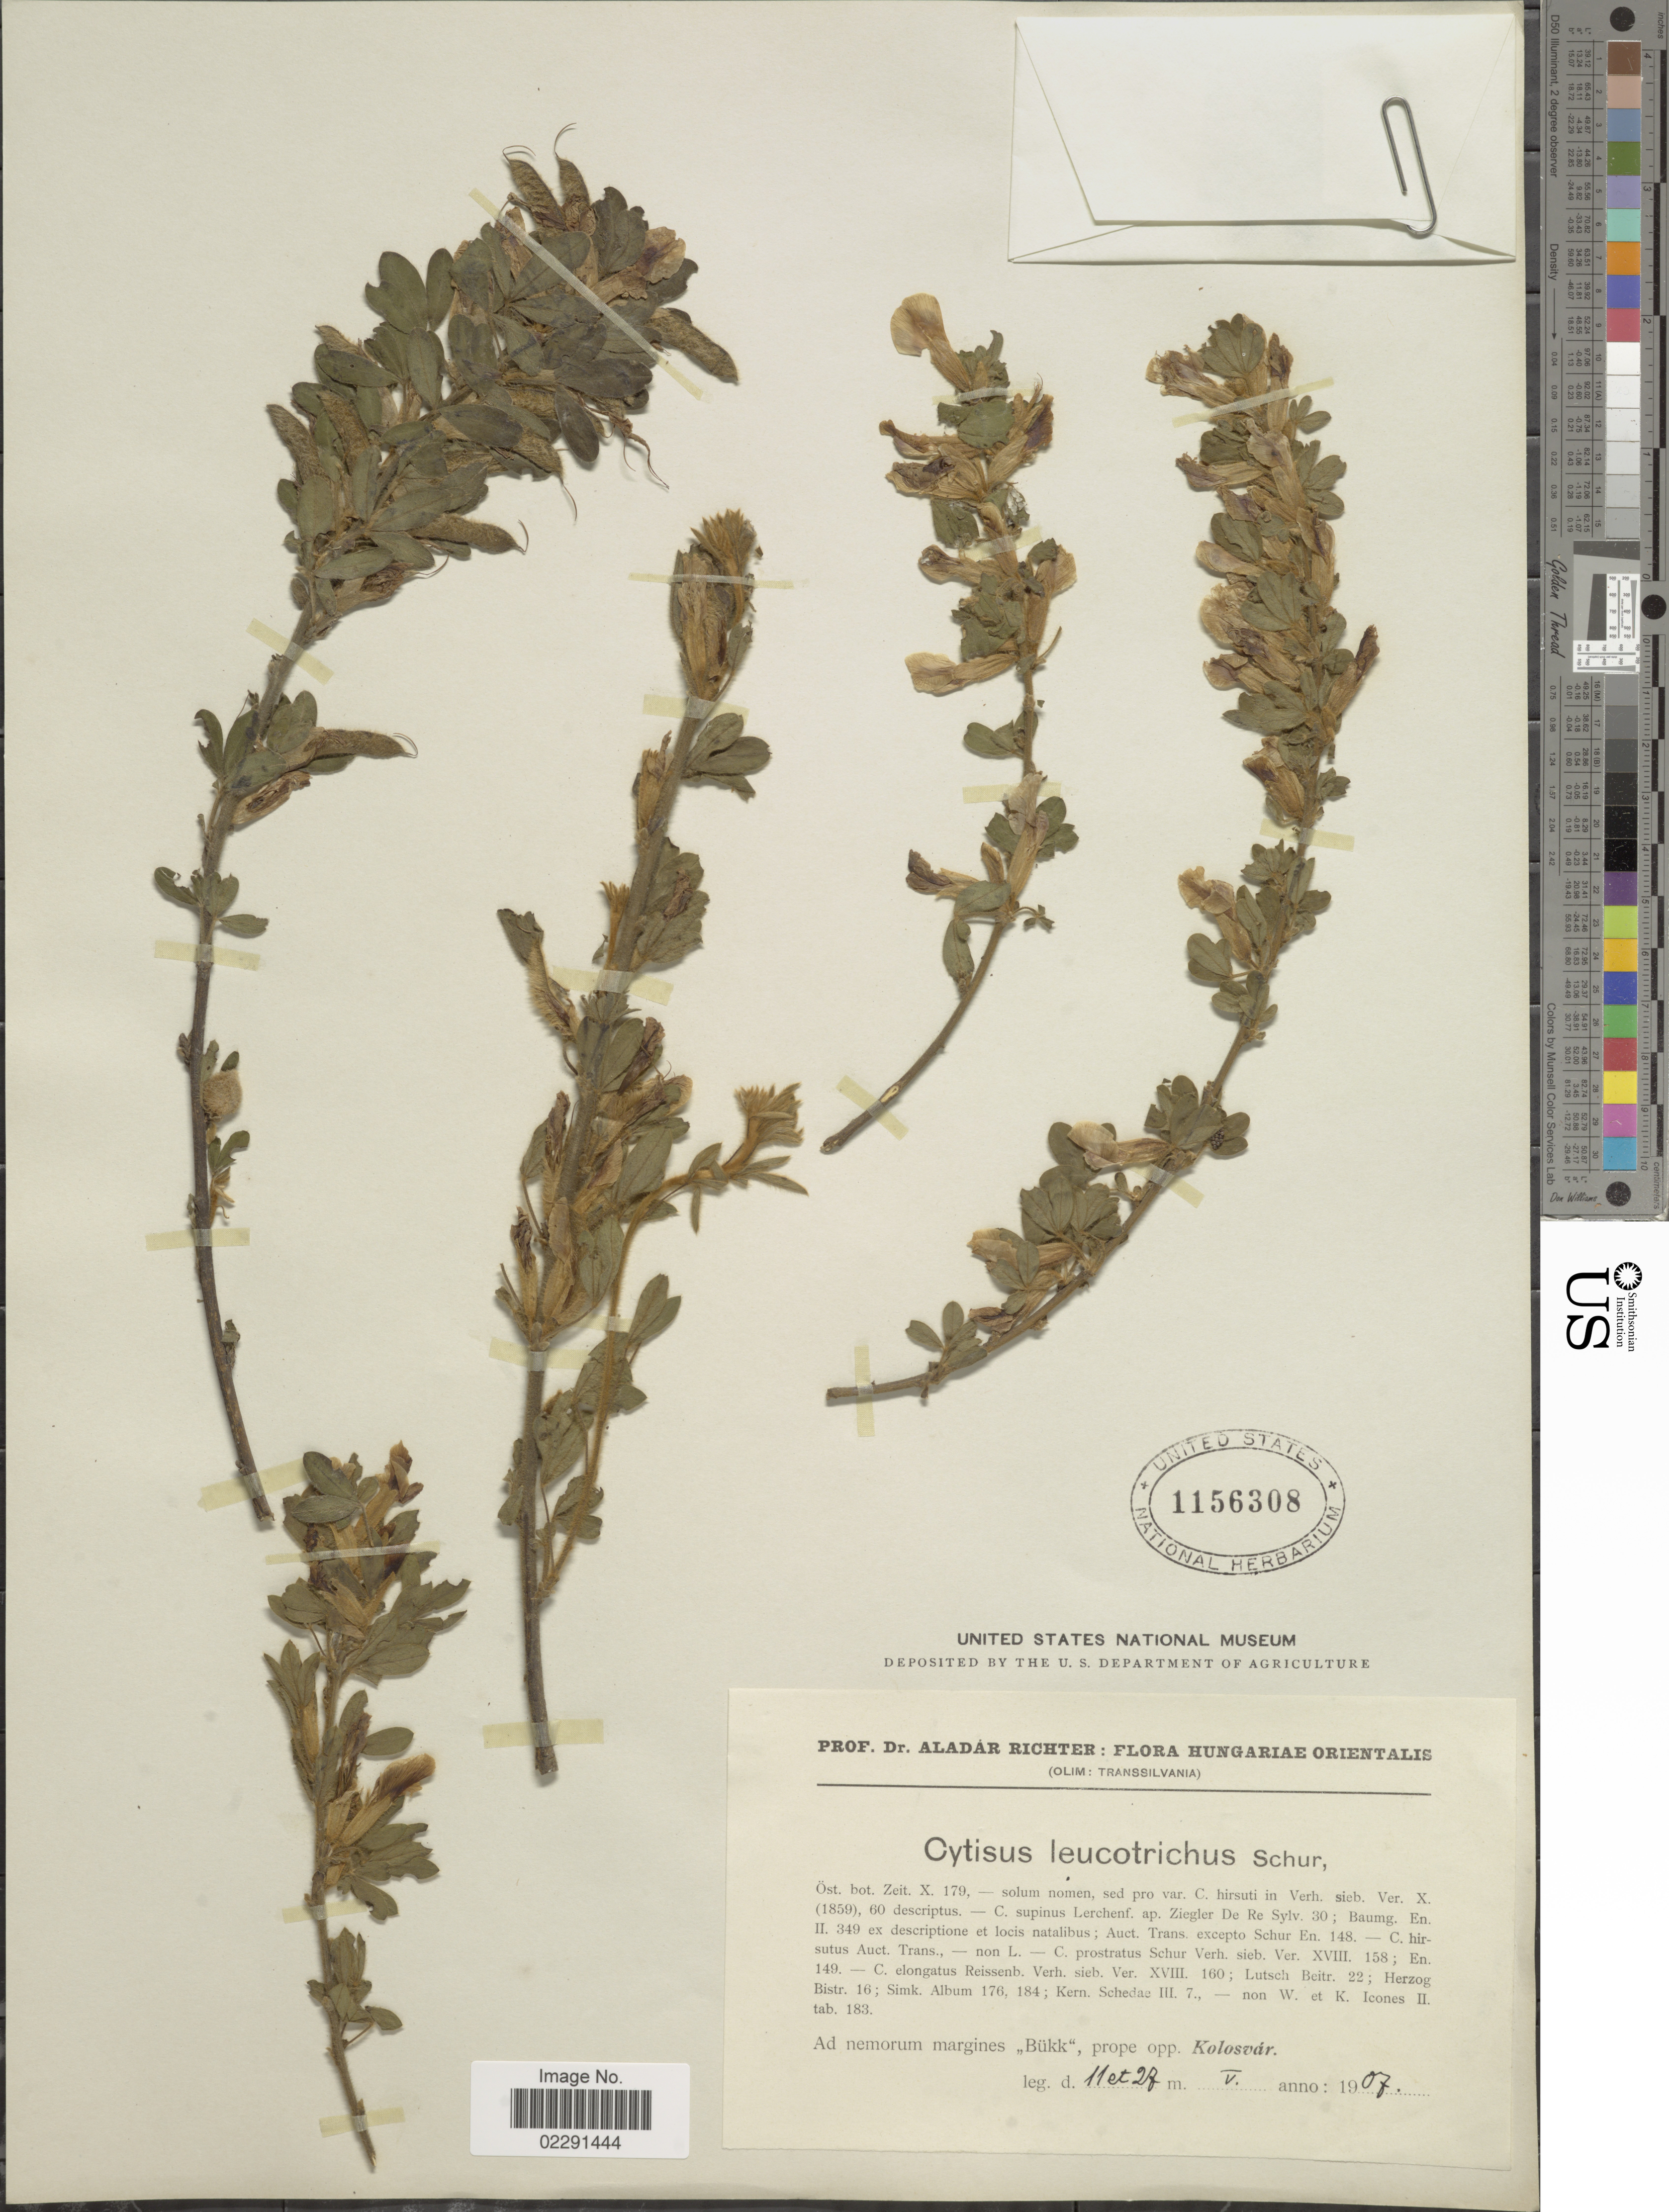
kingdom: Plantae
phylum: Tracheophyta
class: Magnoliopsida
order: Fabales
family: Fabaceae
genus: Cytisus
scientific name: Cytisus leucotrichus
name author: (Schur) Schur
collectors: A. Richter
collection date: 1907-05-11/1907-05-27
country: Hungary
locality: Hungariae orientalis (olim:Transsilvania), ad nemorum margines "Bukk", prope opp. Kolosvar.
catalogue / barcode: US 1156308